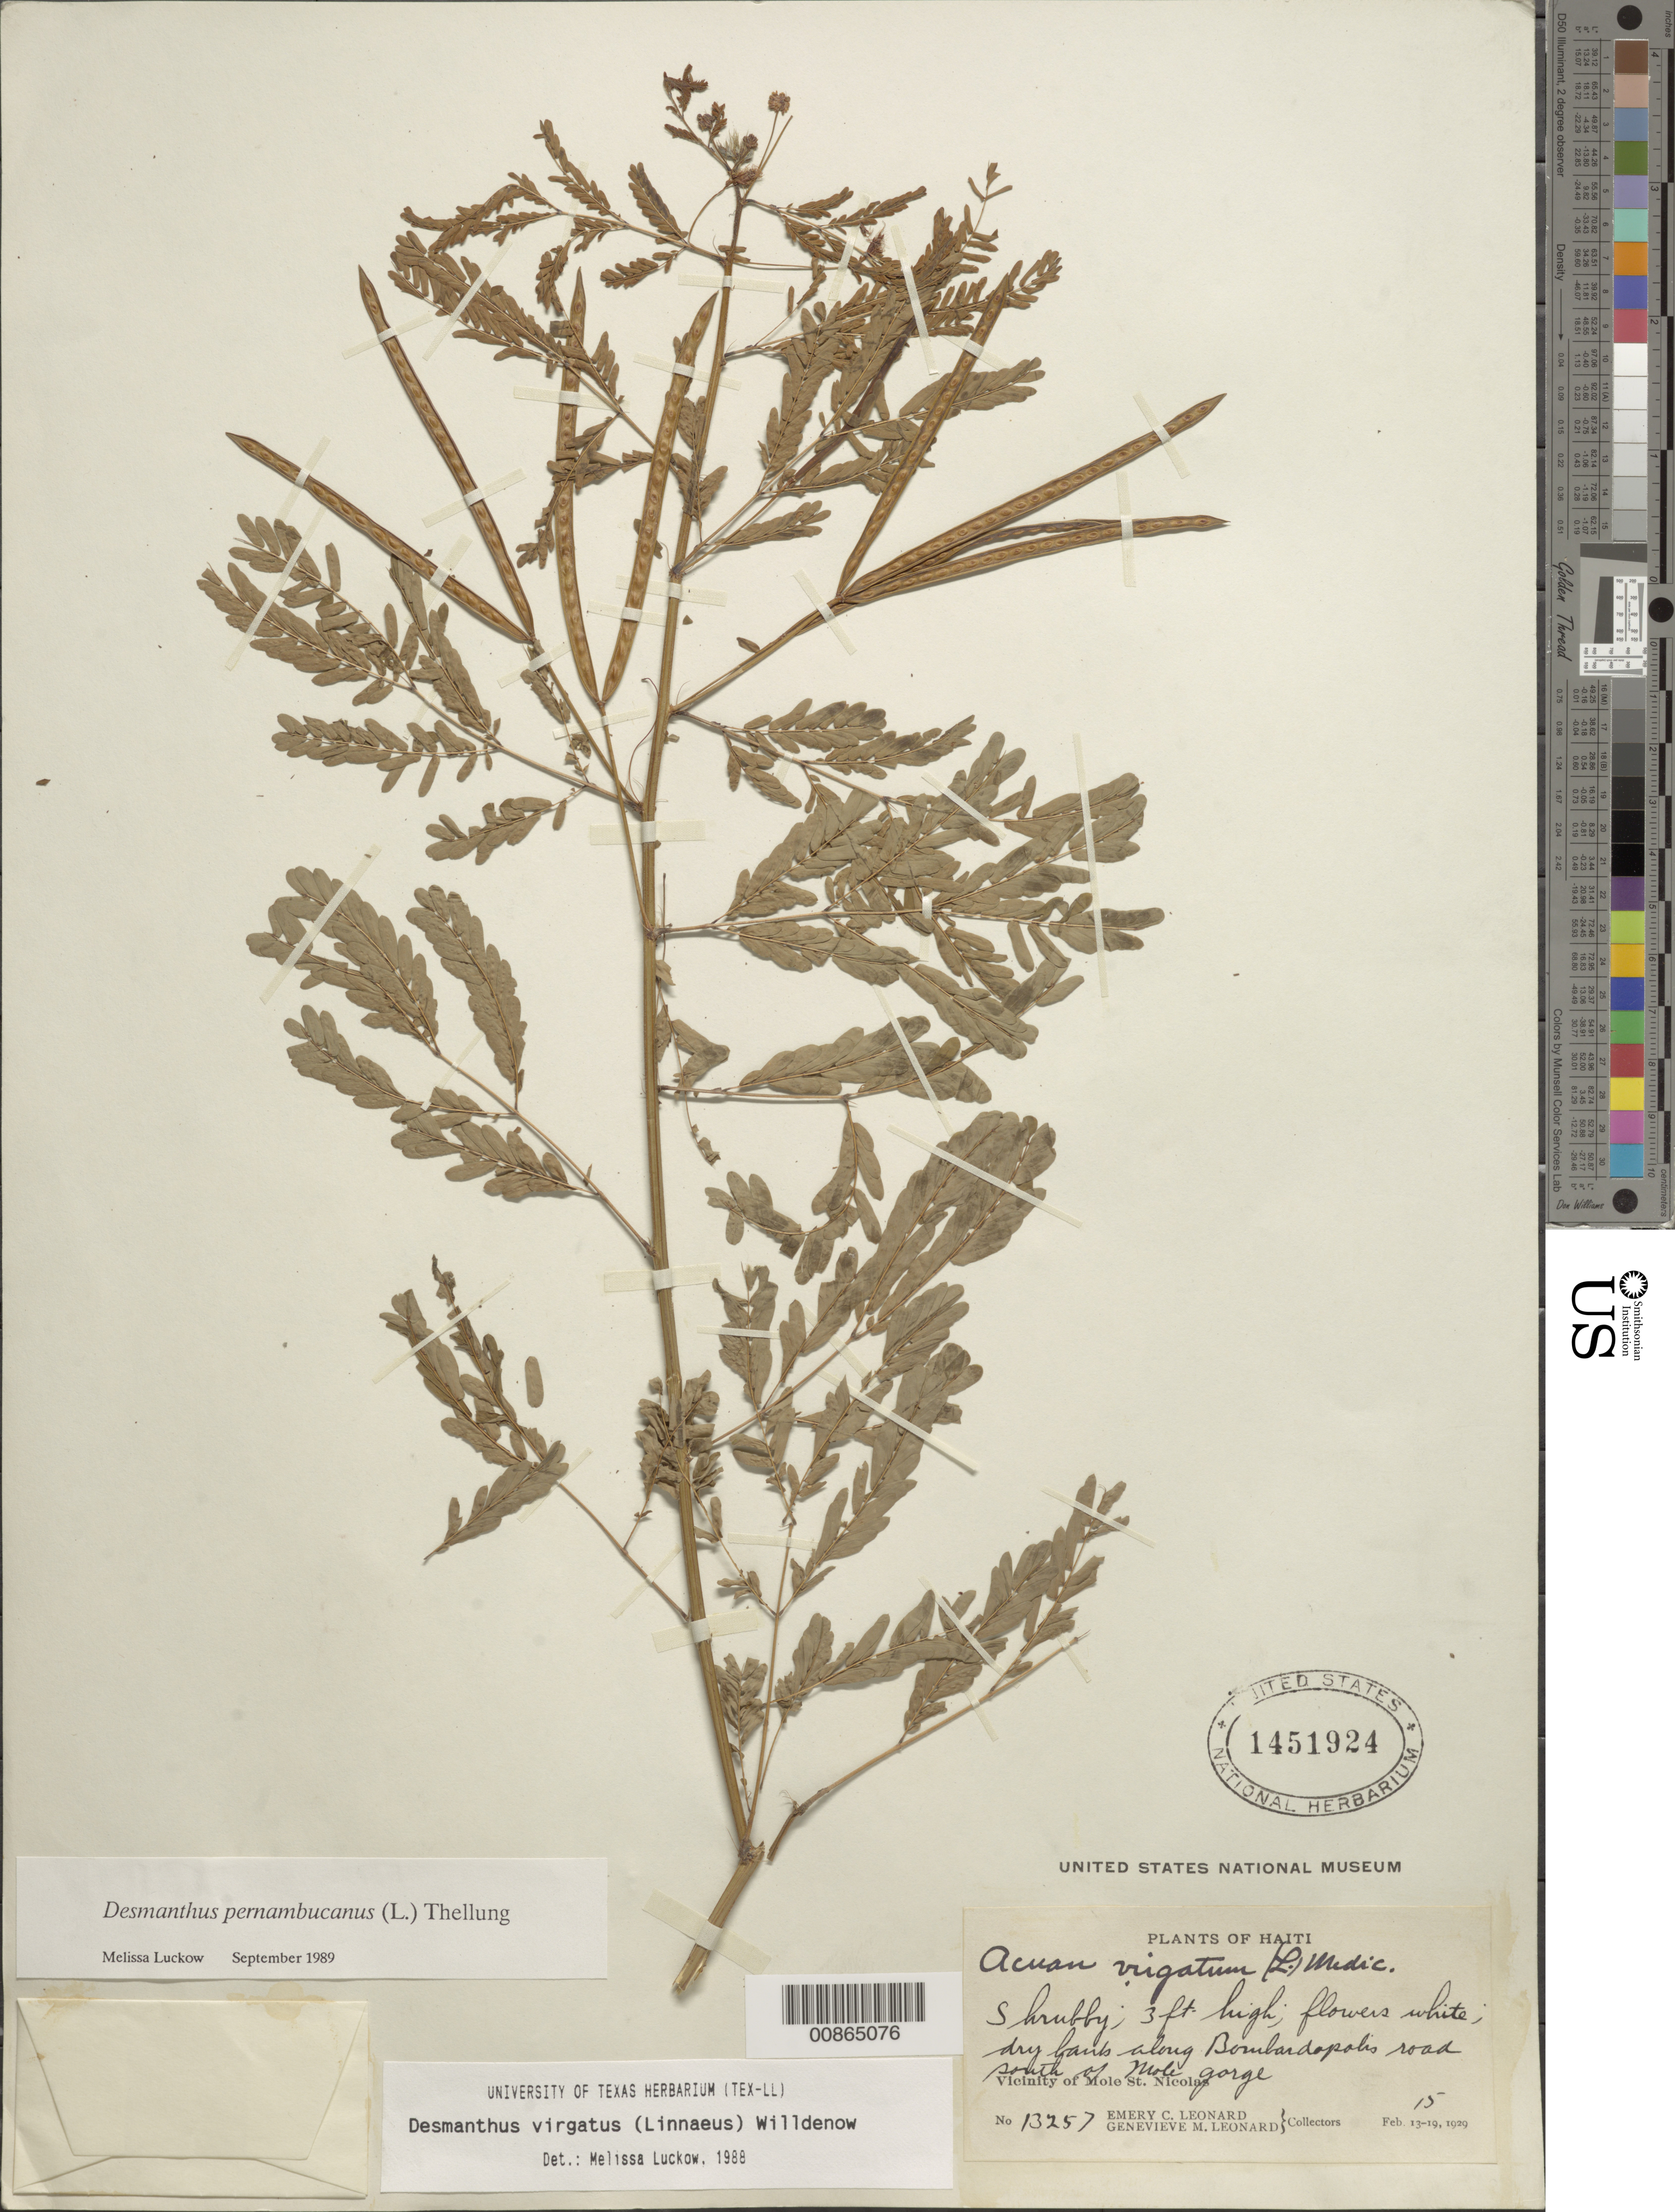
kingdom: Plantae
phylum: Tracheophyta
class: Magnoliopsida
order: Fabales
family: Fabaceae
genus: Desmanthus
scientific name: Desmanthus pernambucanus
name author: (L.) Thell.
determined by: Luckow, M. A.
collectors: E. C. Leonard & G. M. Leonard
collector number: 13257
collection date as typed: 15 Feb 1929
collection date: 1929-02-15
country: Haiti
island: Hispaniola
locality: Vicinity of St. Nicolas. Along Bombardopolis road south of Mole Gorge.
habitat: Dry banks.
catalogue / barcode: US 1451924